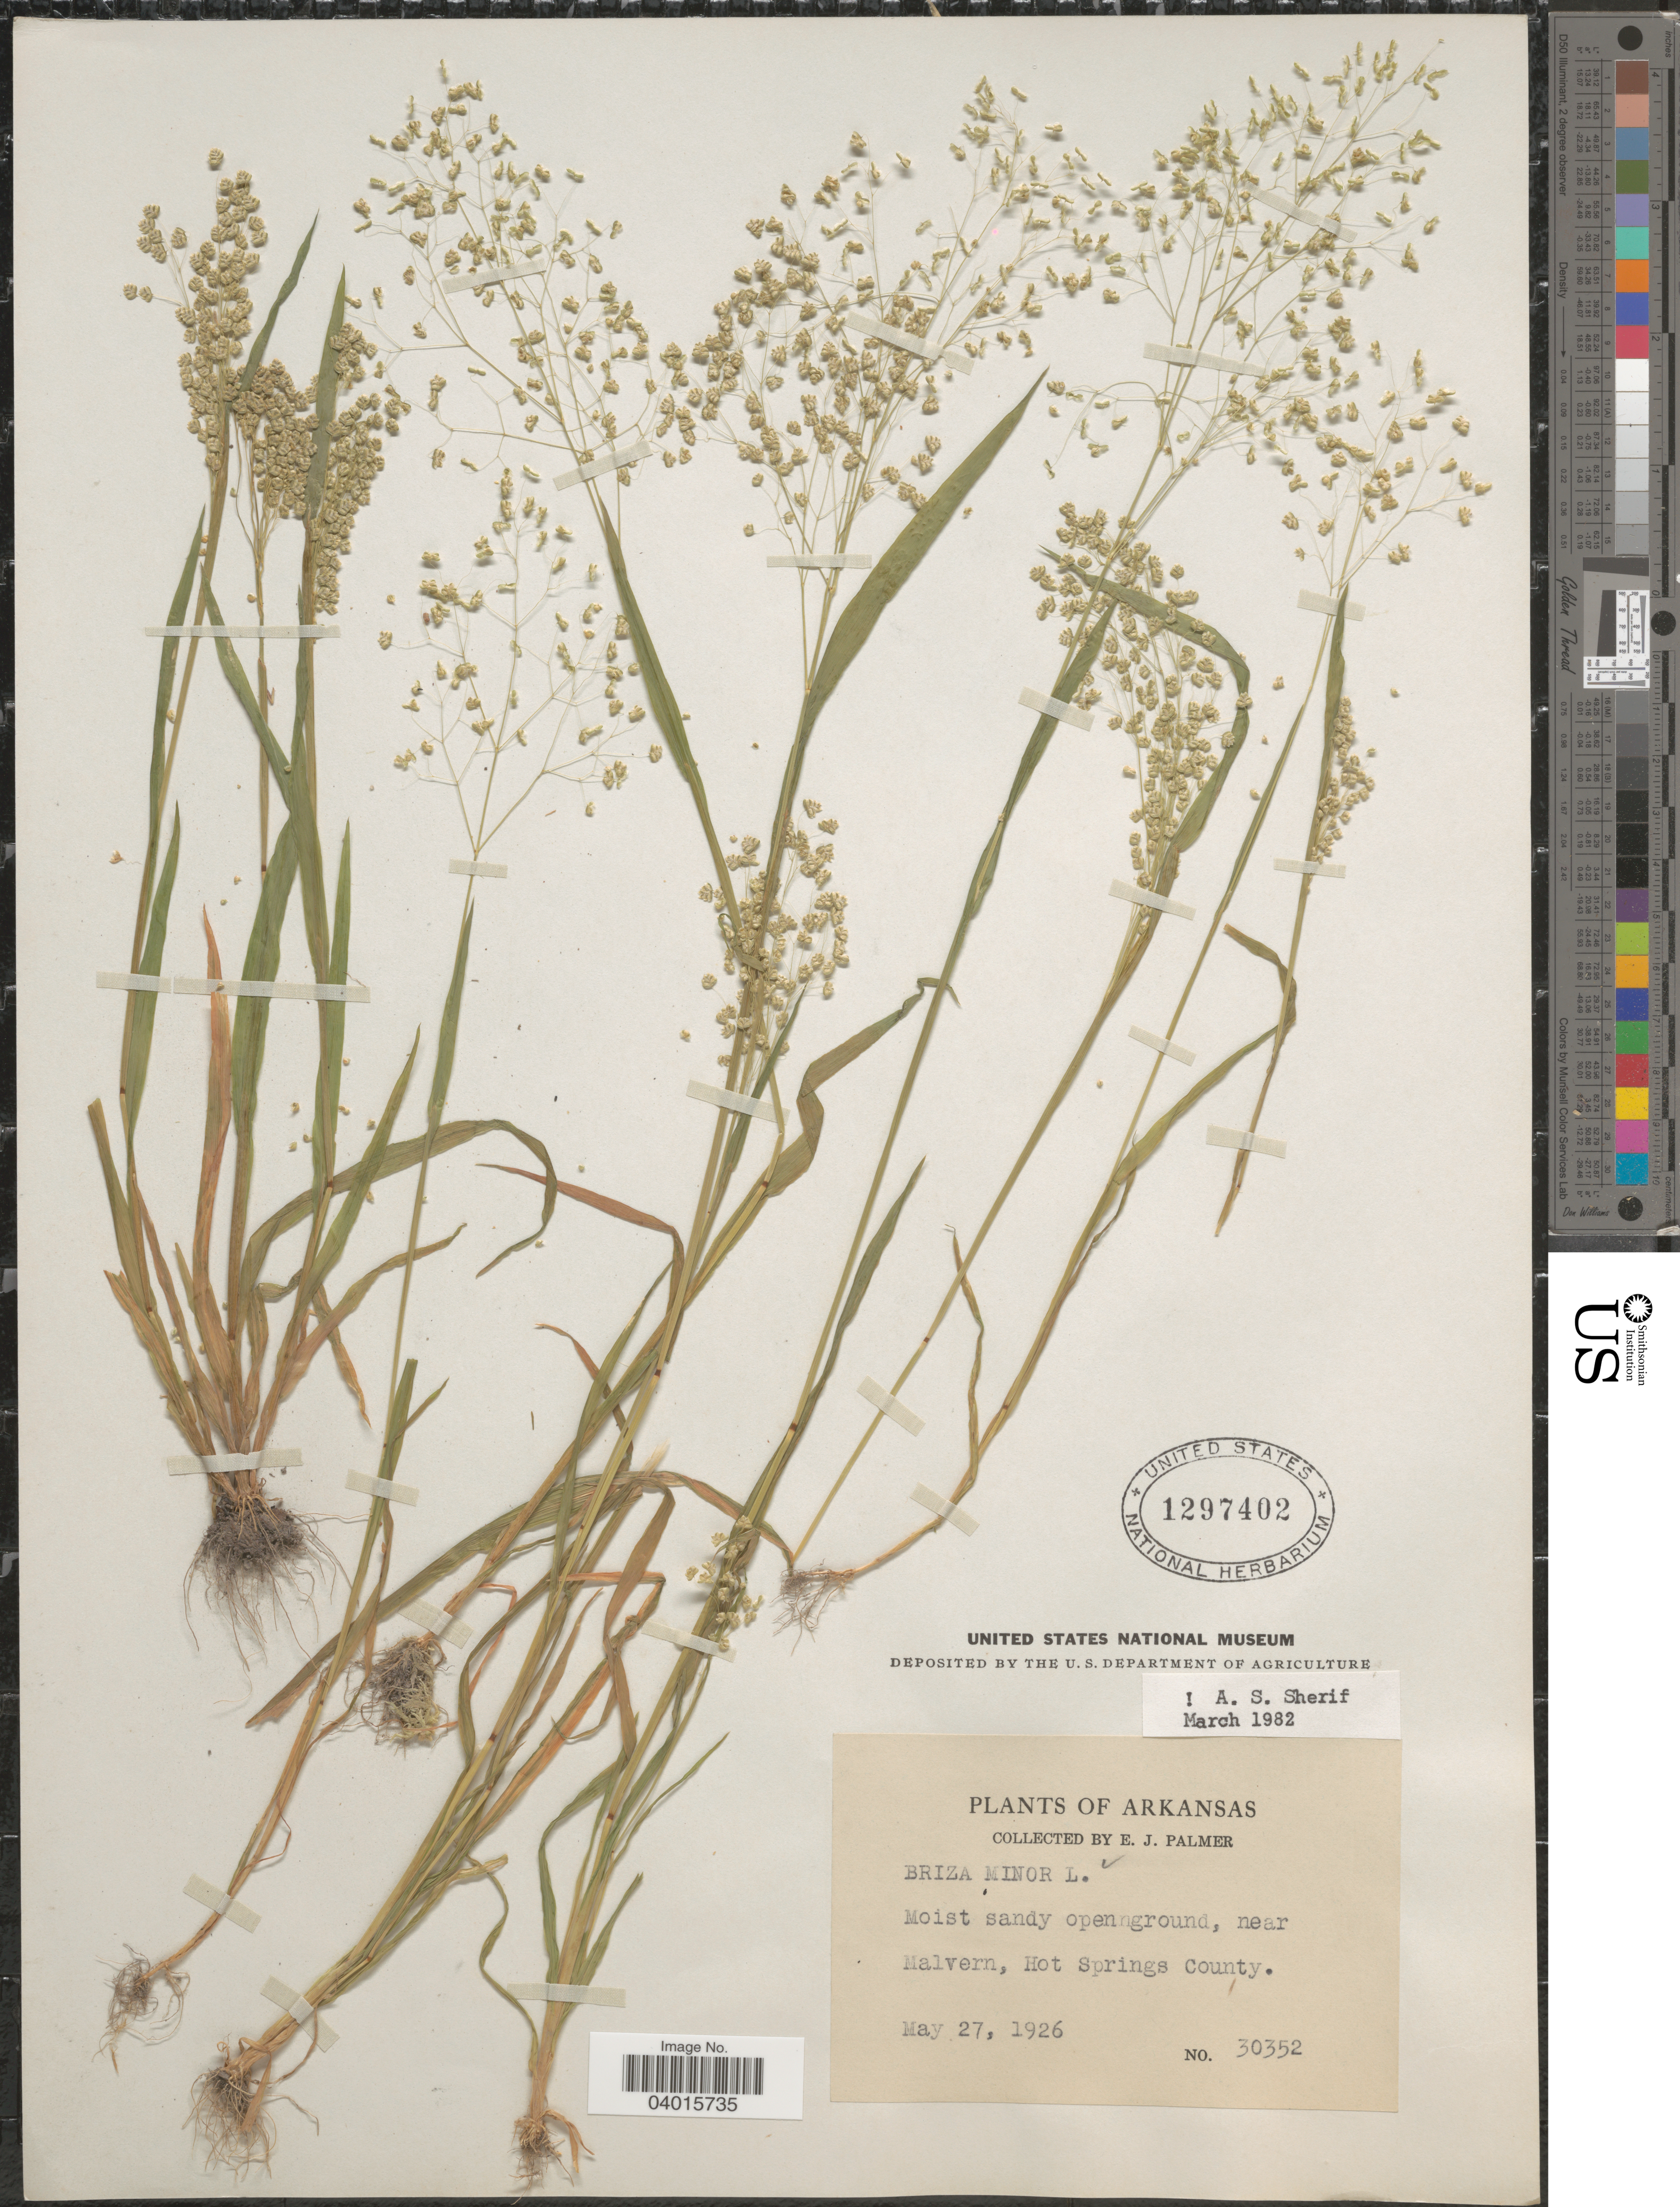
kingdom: Plantae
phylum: Tracheophyta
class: Liliopsida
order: Poales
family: Poaceae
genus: Briza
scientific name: Briza minor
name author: L.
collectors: E. J. Palmer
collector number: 30352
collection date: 1926-05-27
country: United States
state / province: Arkansas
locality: Moist sandy open ground, near Malvern, Hot Springs County.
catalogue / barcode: US 1297402